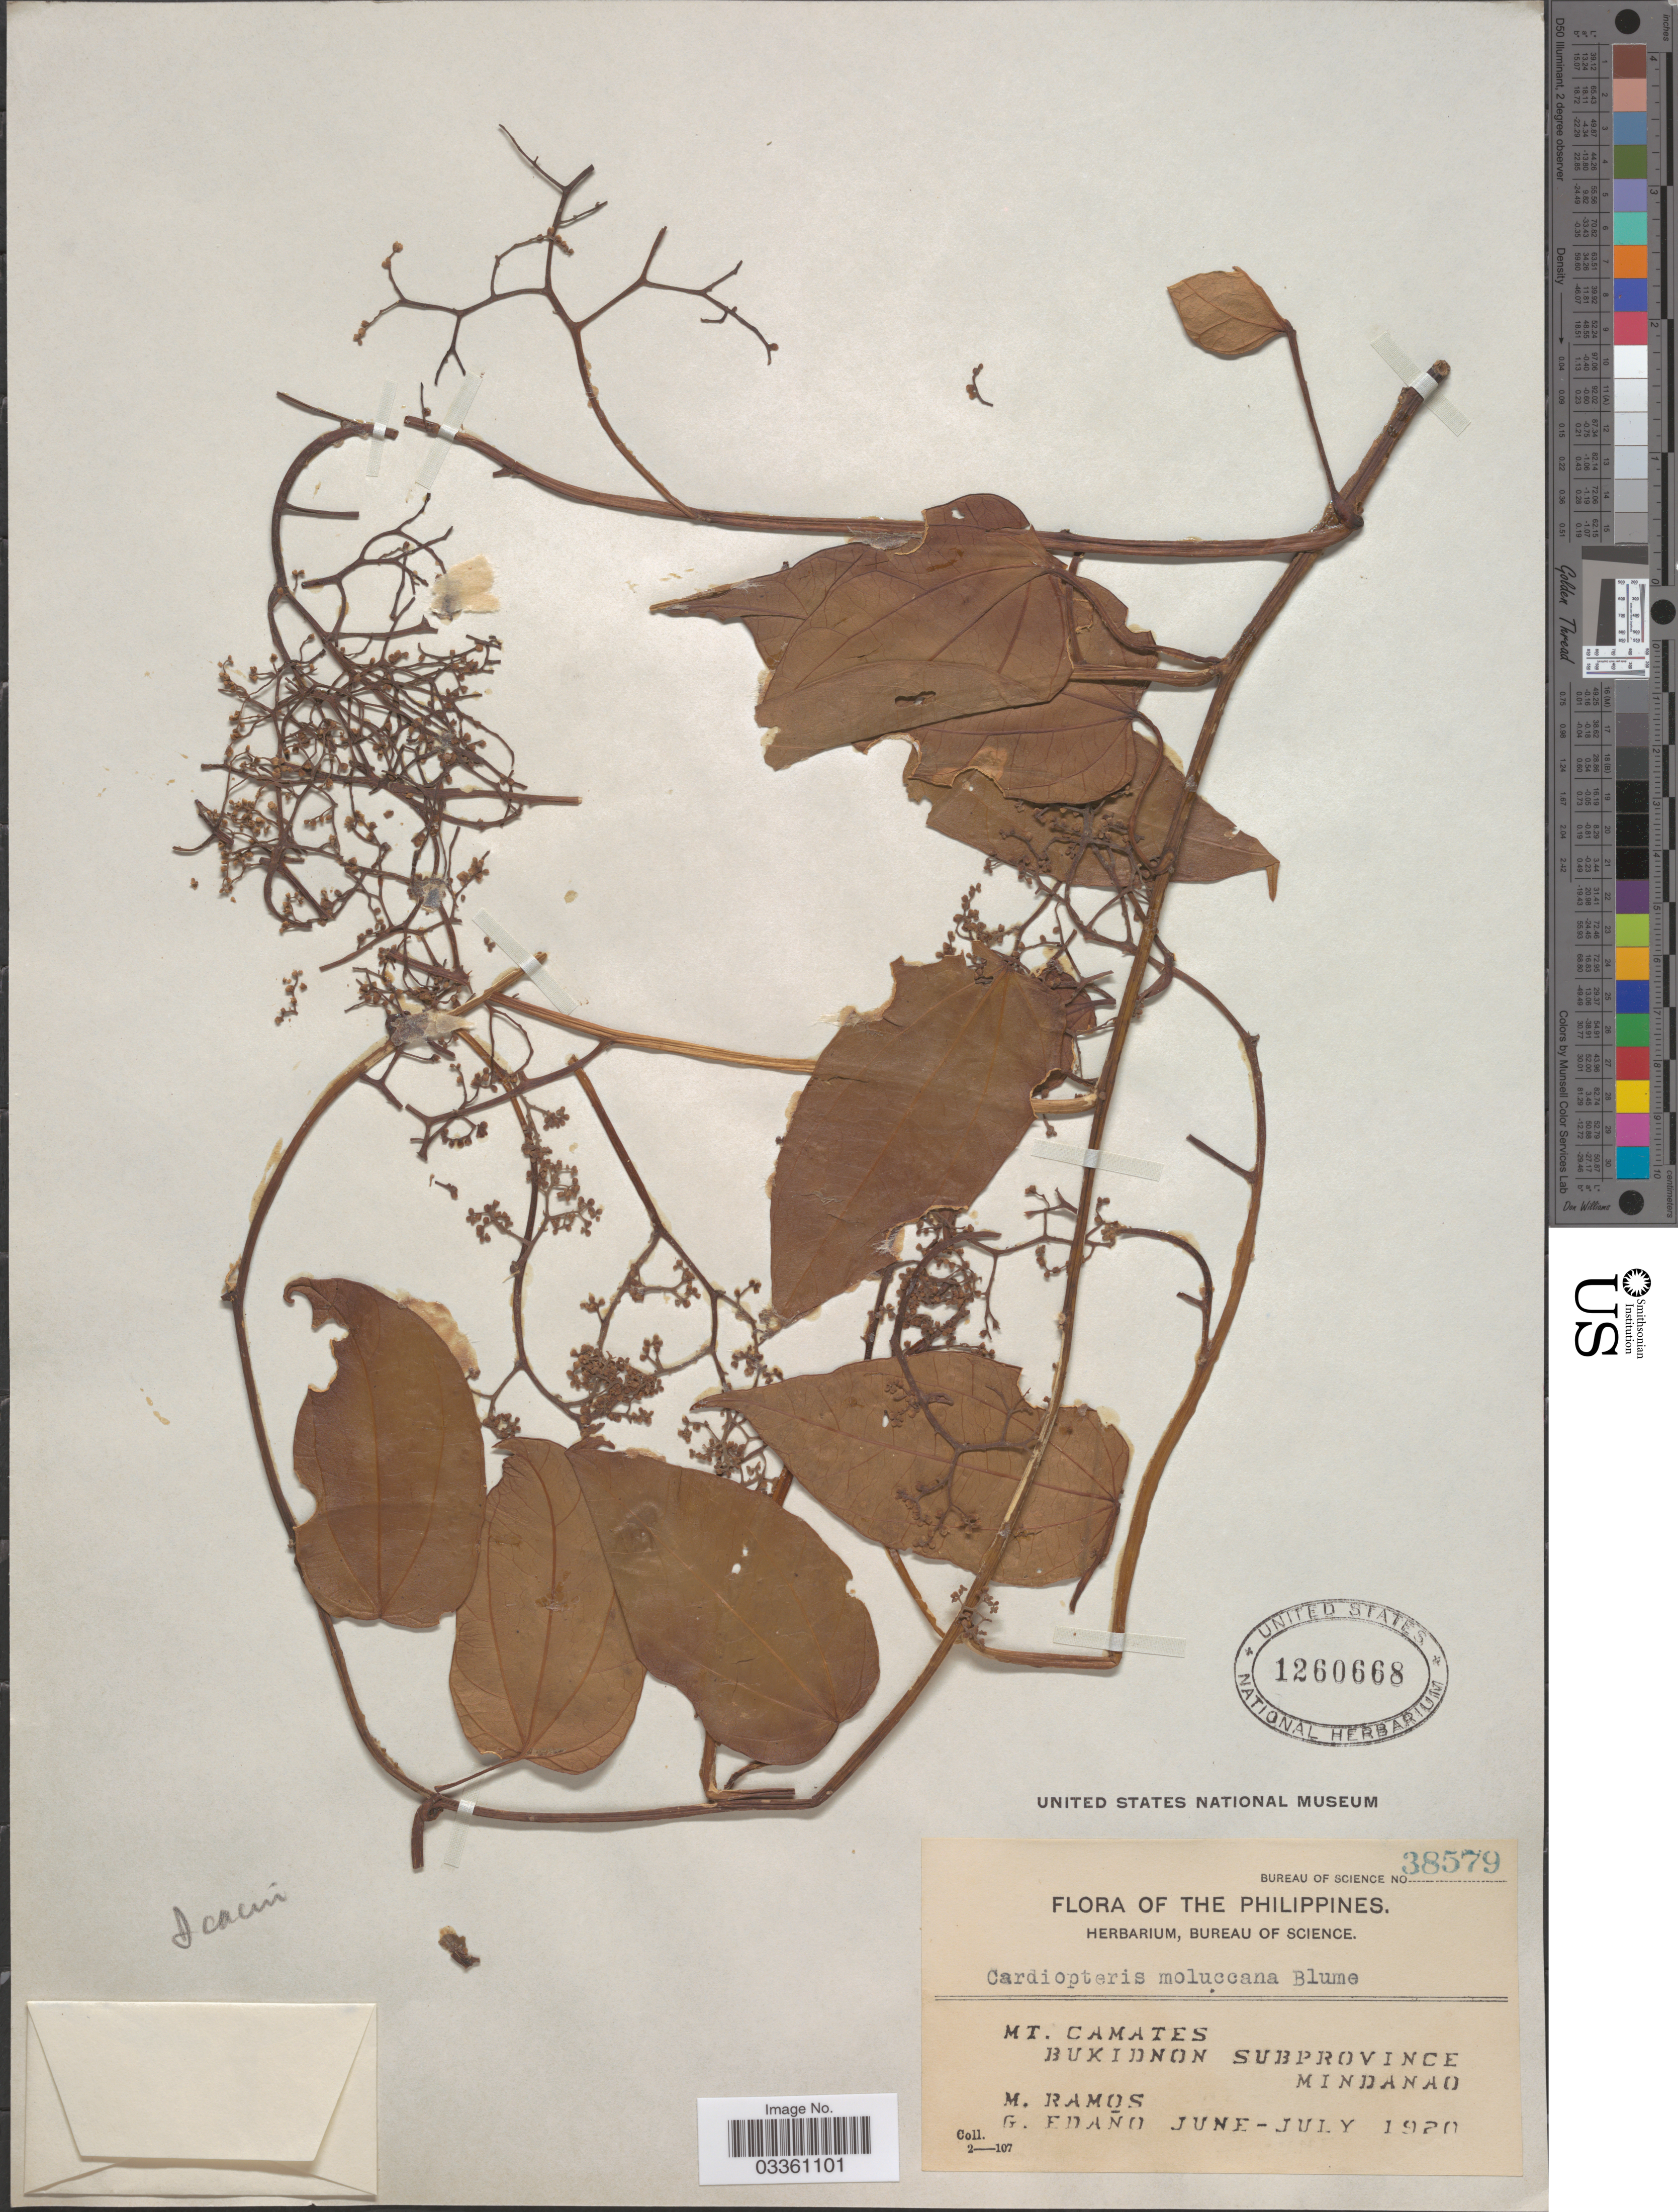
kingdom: Plantae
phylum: Tracheophyta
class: Magnoliopsida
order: Cardiopteridales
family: Cardiopteridaceae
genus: Cardiopteris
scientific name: Cardiopteris moluccana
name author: Blume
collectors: M. Ramos & G. Edaño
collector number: Bureau of Science 38579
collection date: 1920-06/1920-07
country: Philippines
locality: Mt. Camates. Bukidnon Subprovince. Mindanao.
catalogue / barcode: US 1260668